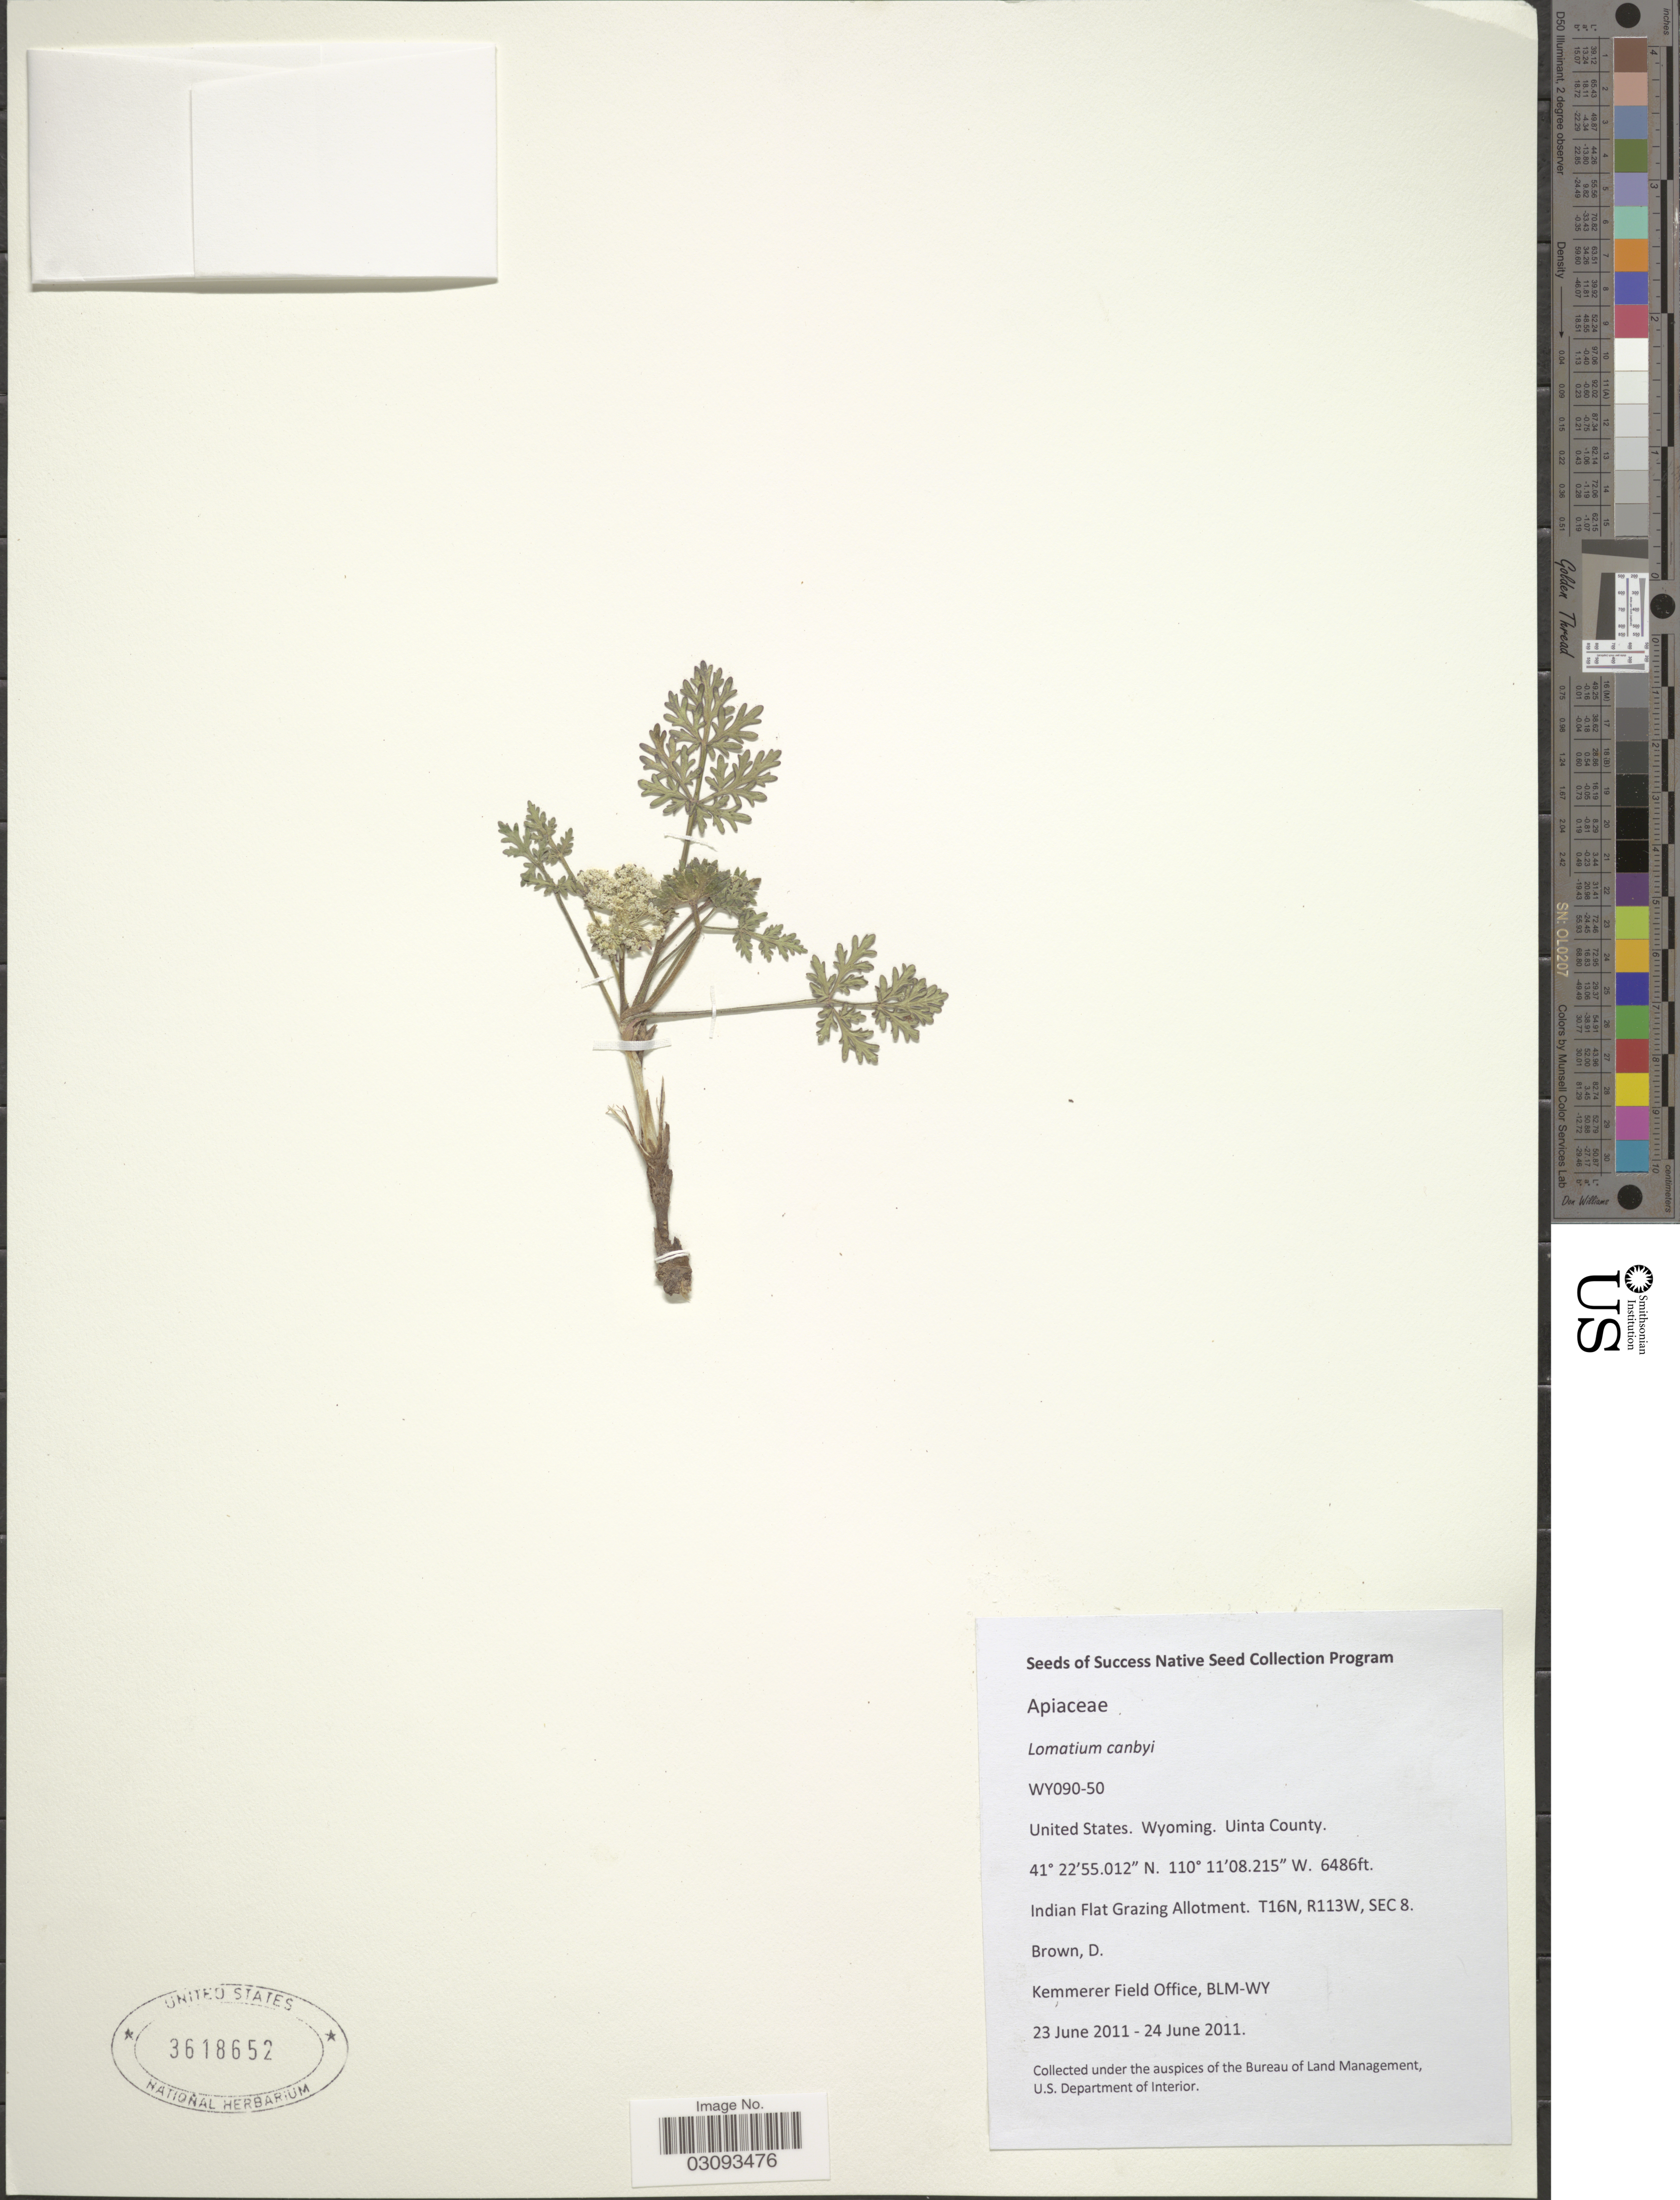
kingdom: Plantae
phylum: Tracheophyta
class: Magnoliopsida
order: Apiales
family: Apiaceae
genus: Lomatium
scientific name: Lomatium canbyi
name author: (J.M. Coult. & Rose) J.M. Coult. & Rose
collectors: D. Brown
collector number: WY090-50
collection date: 2011-06-23/2011-06-24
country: United States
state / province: Wyoming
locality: Uinta County. Indian Flat Grazing Allotment. T16N, R113W, Sec 8.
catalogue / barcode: US 3618652